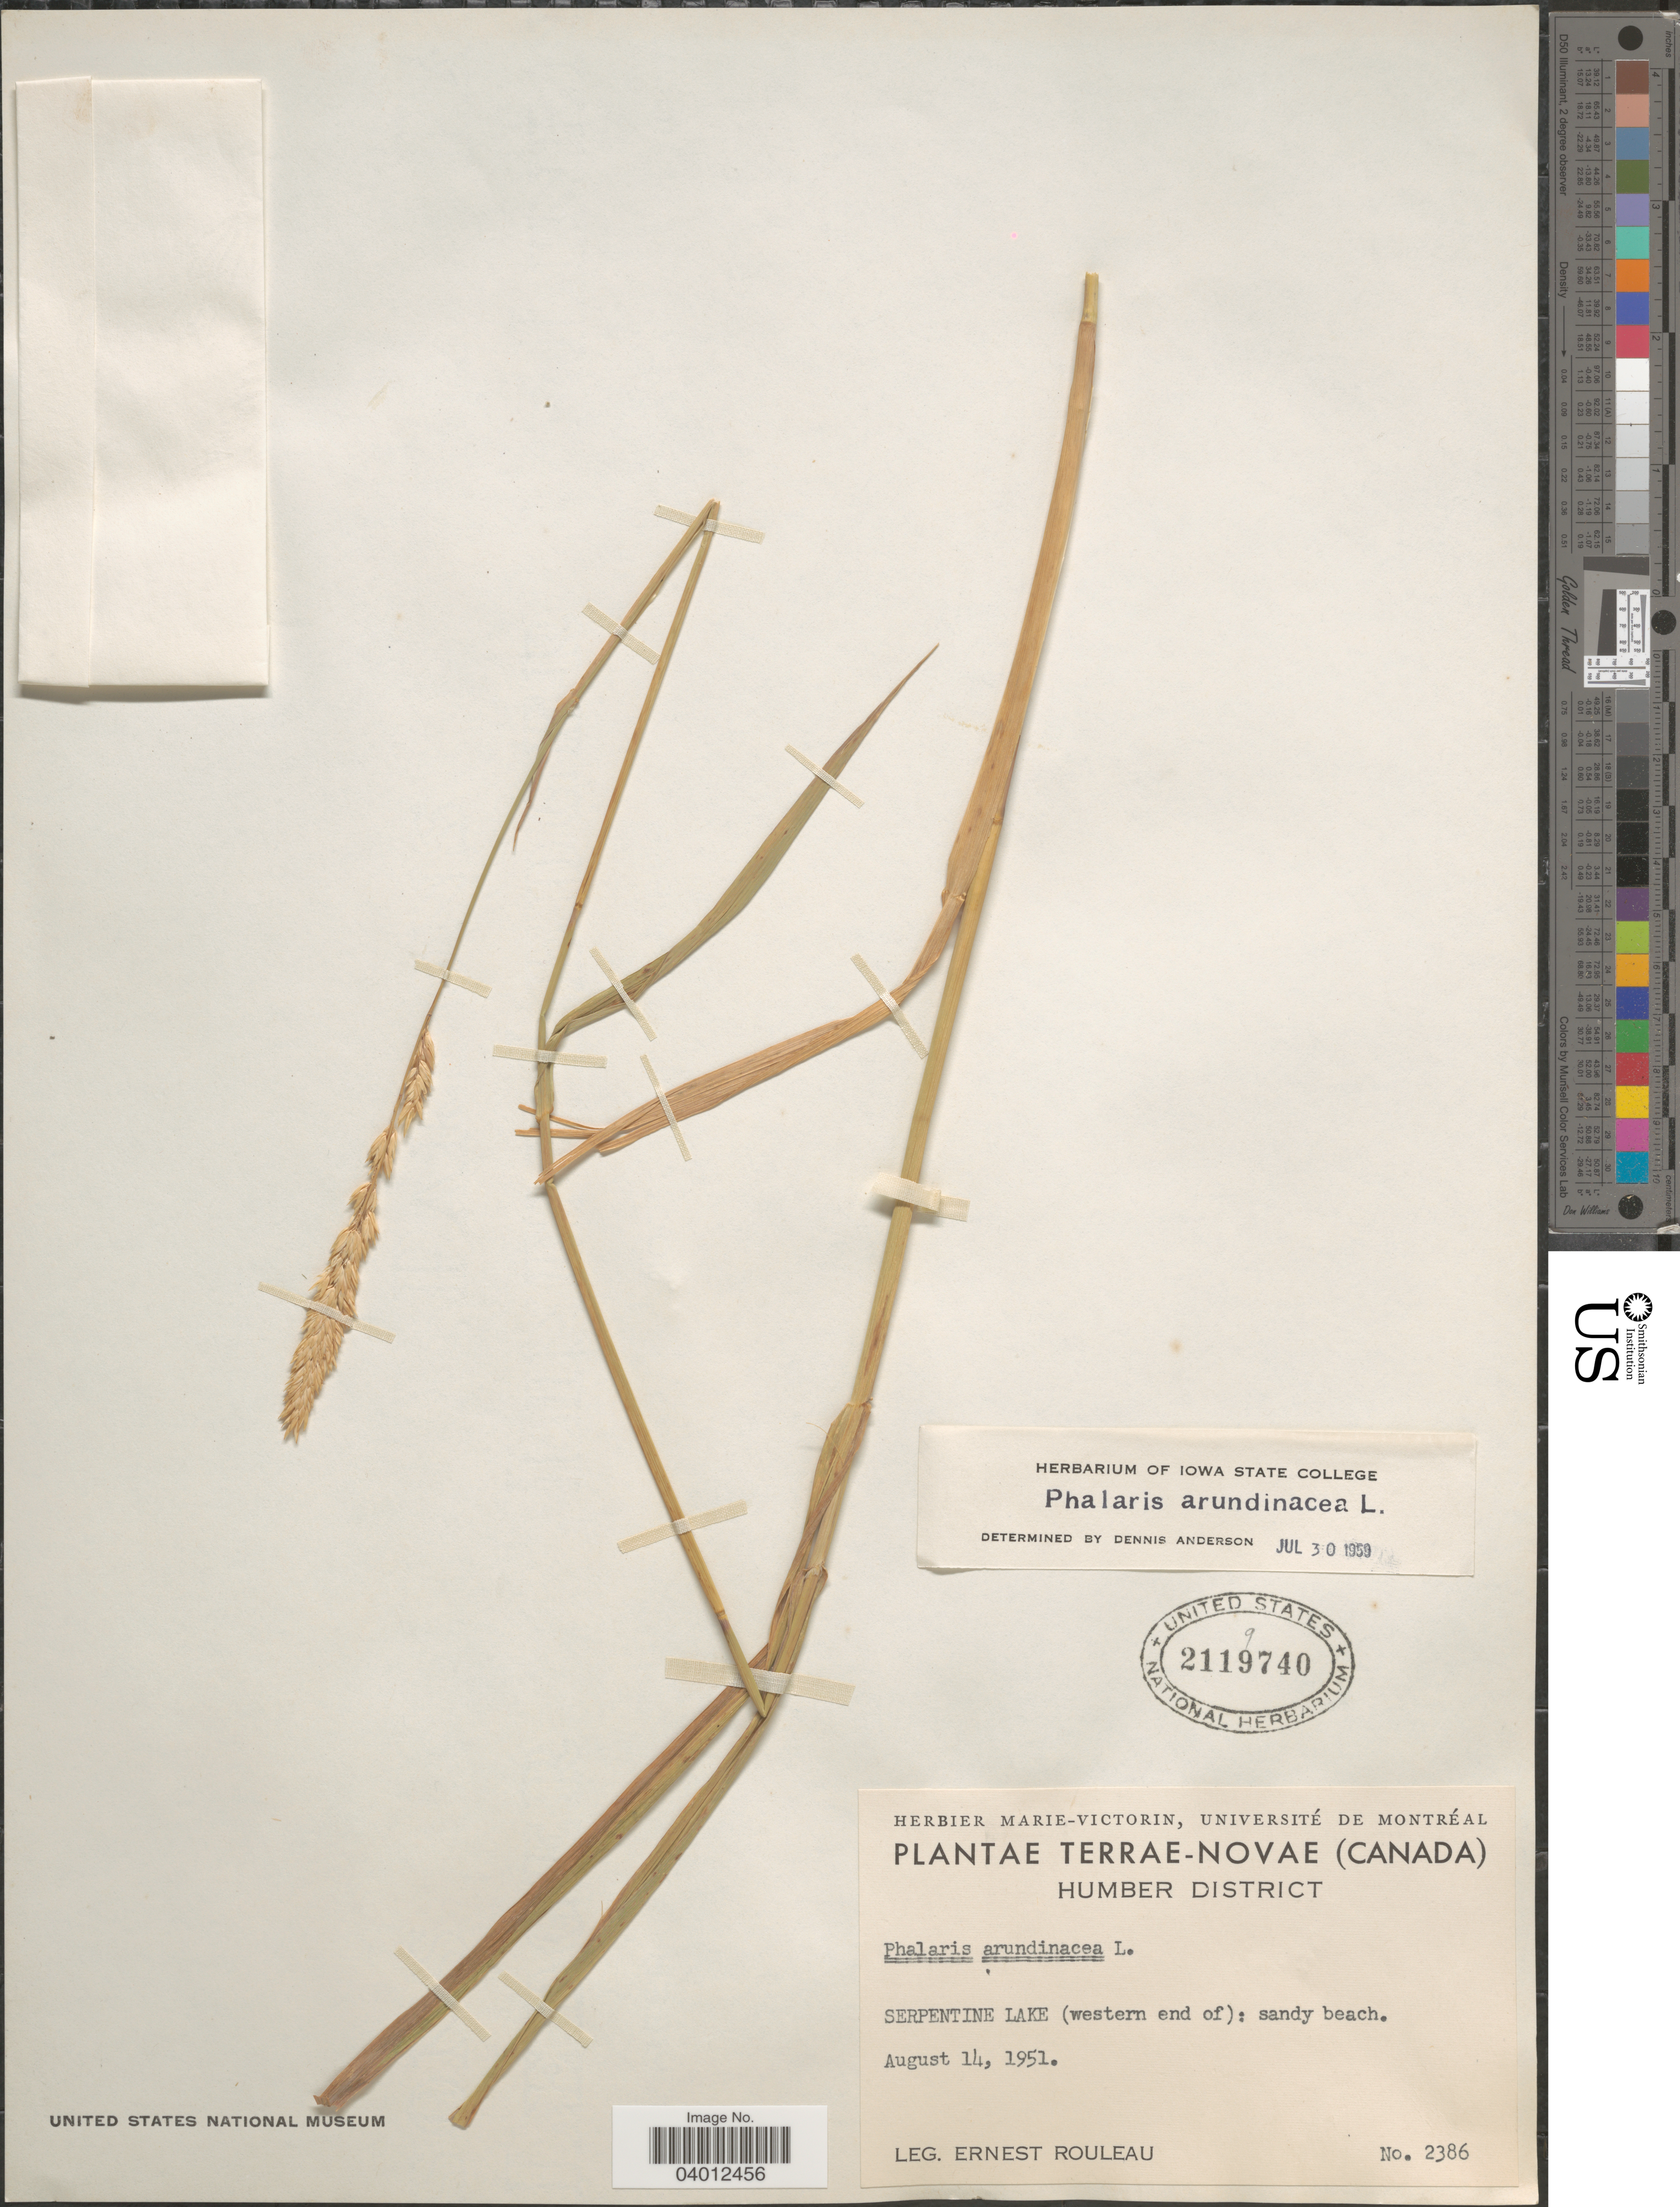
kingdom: Plantae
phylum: Tracheophyta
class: Liliopsida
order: Poales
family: Poaceae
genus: Phalaris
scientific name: Phalaris arundinacea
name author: L.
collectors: J. Rouleau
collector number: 2386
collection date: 1951-08-14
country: Canada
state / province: Newfoundland and Labrador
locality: Terrae-Novae. Humber District. Serpentine Lake (western end of).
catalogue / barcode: US 2119740